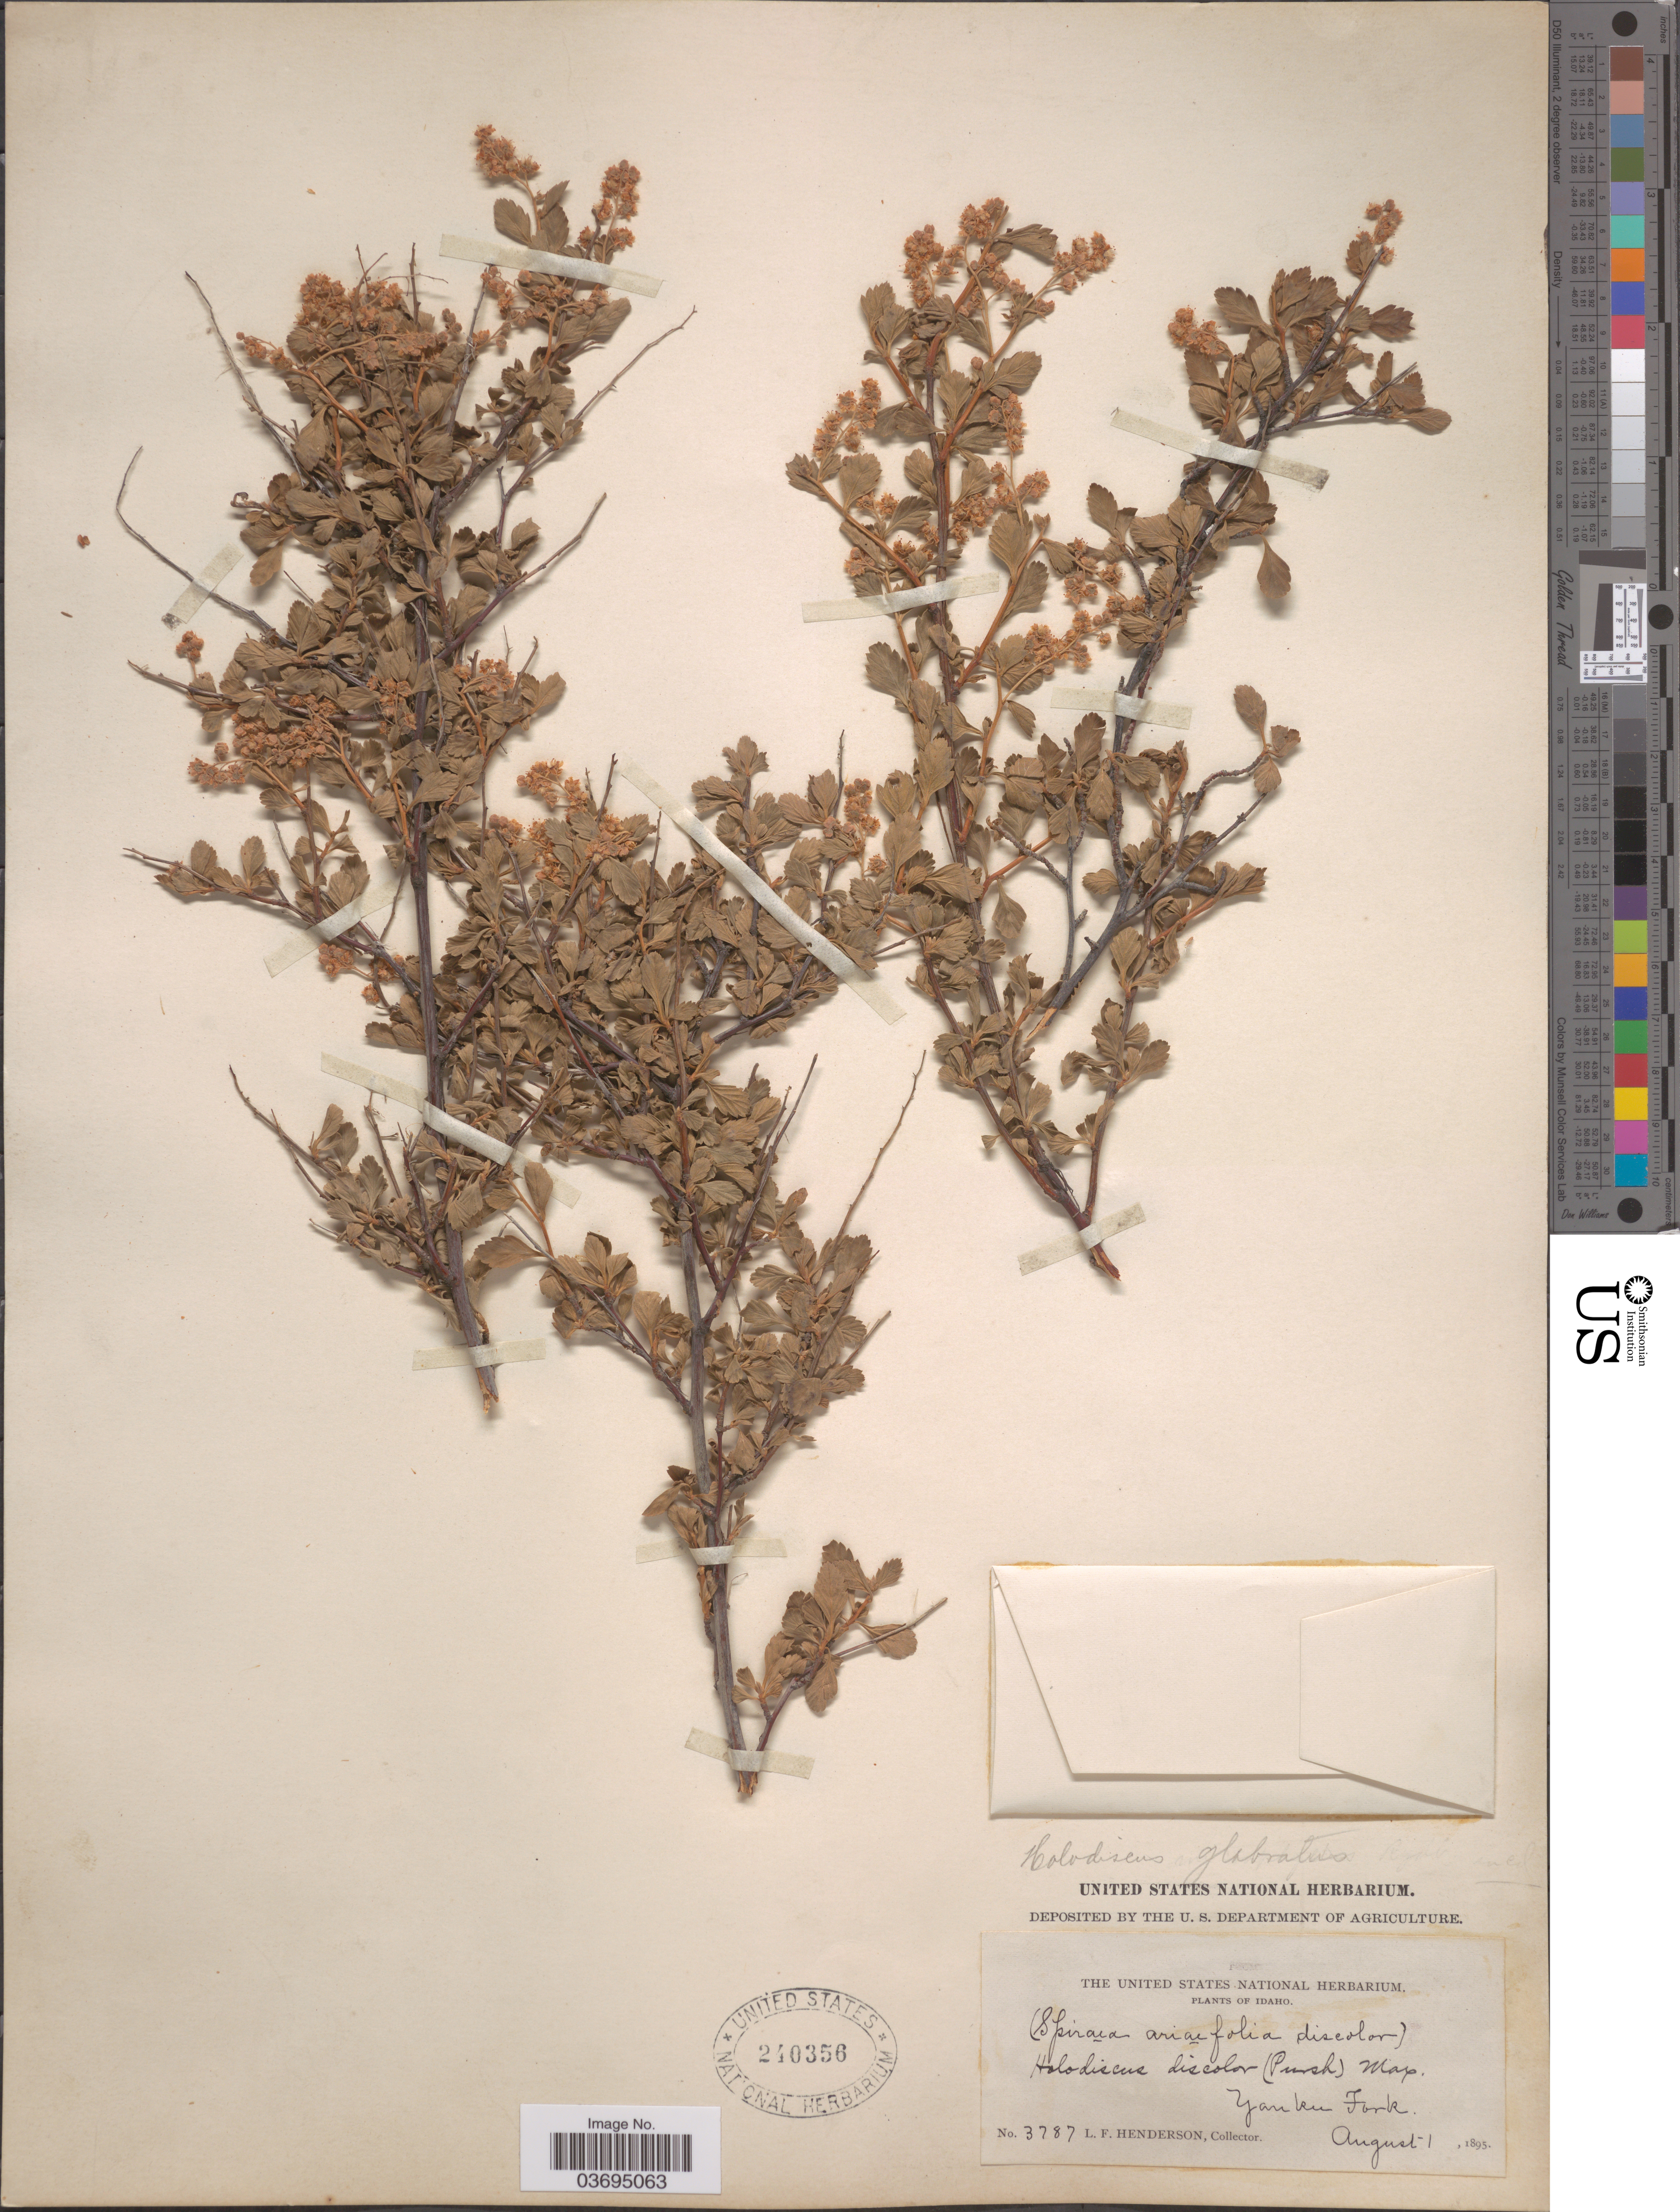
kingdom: Plantae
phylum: Tracheophyta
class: Magnoliopsida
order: Rosales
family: Rosaceae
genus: Holodiscus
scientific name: Holodiscus discolor var. microphyllus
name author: (Rydb.) Jeps.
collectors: L. Henderson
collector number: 3787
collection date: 1895-08-01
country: United States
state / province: Idaho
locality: Yankee Fork.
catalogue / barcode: US 240356